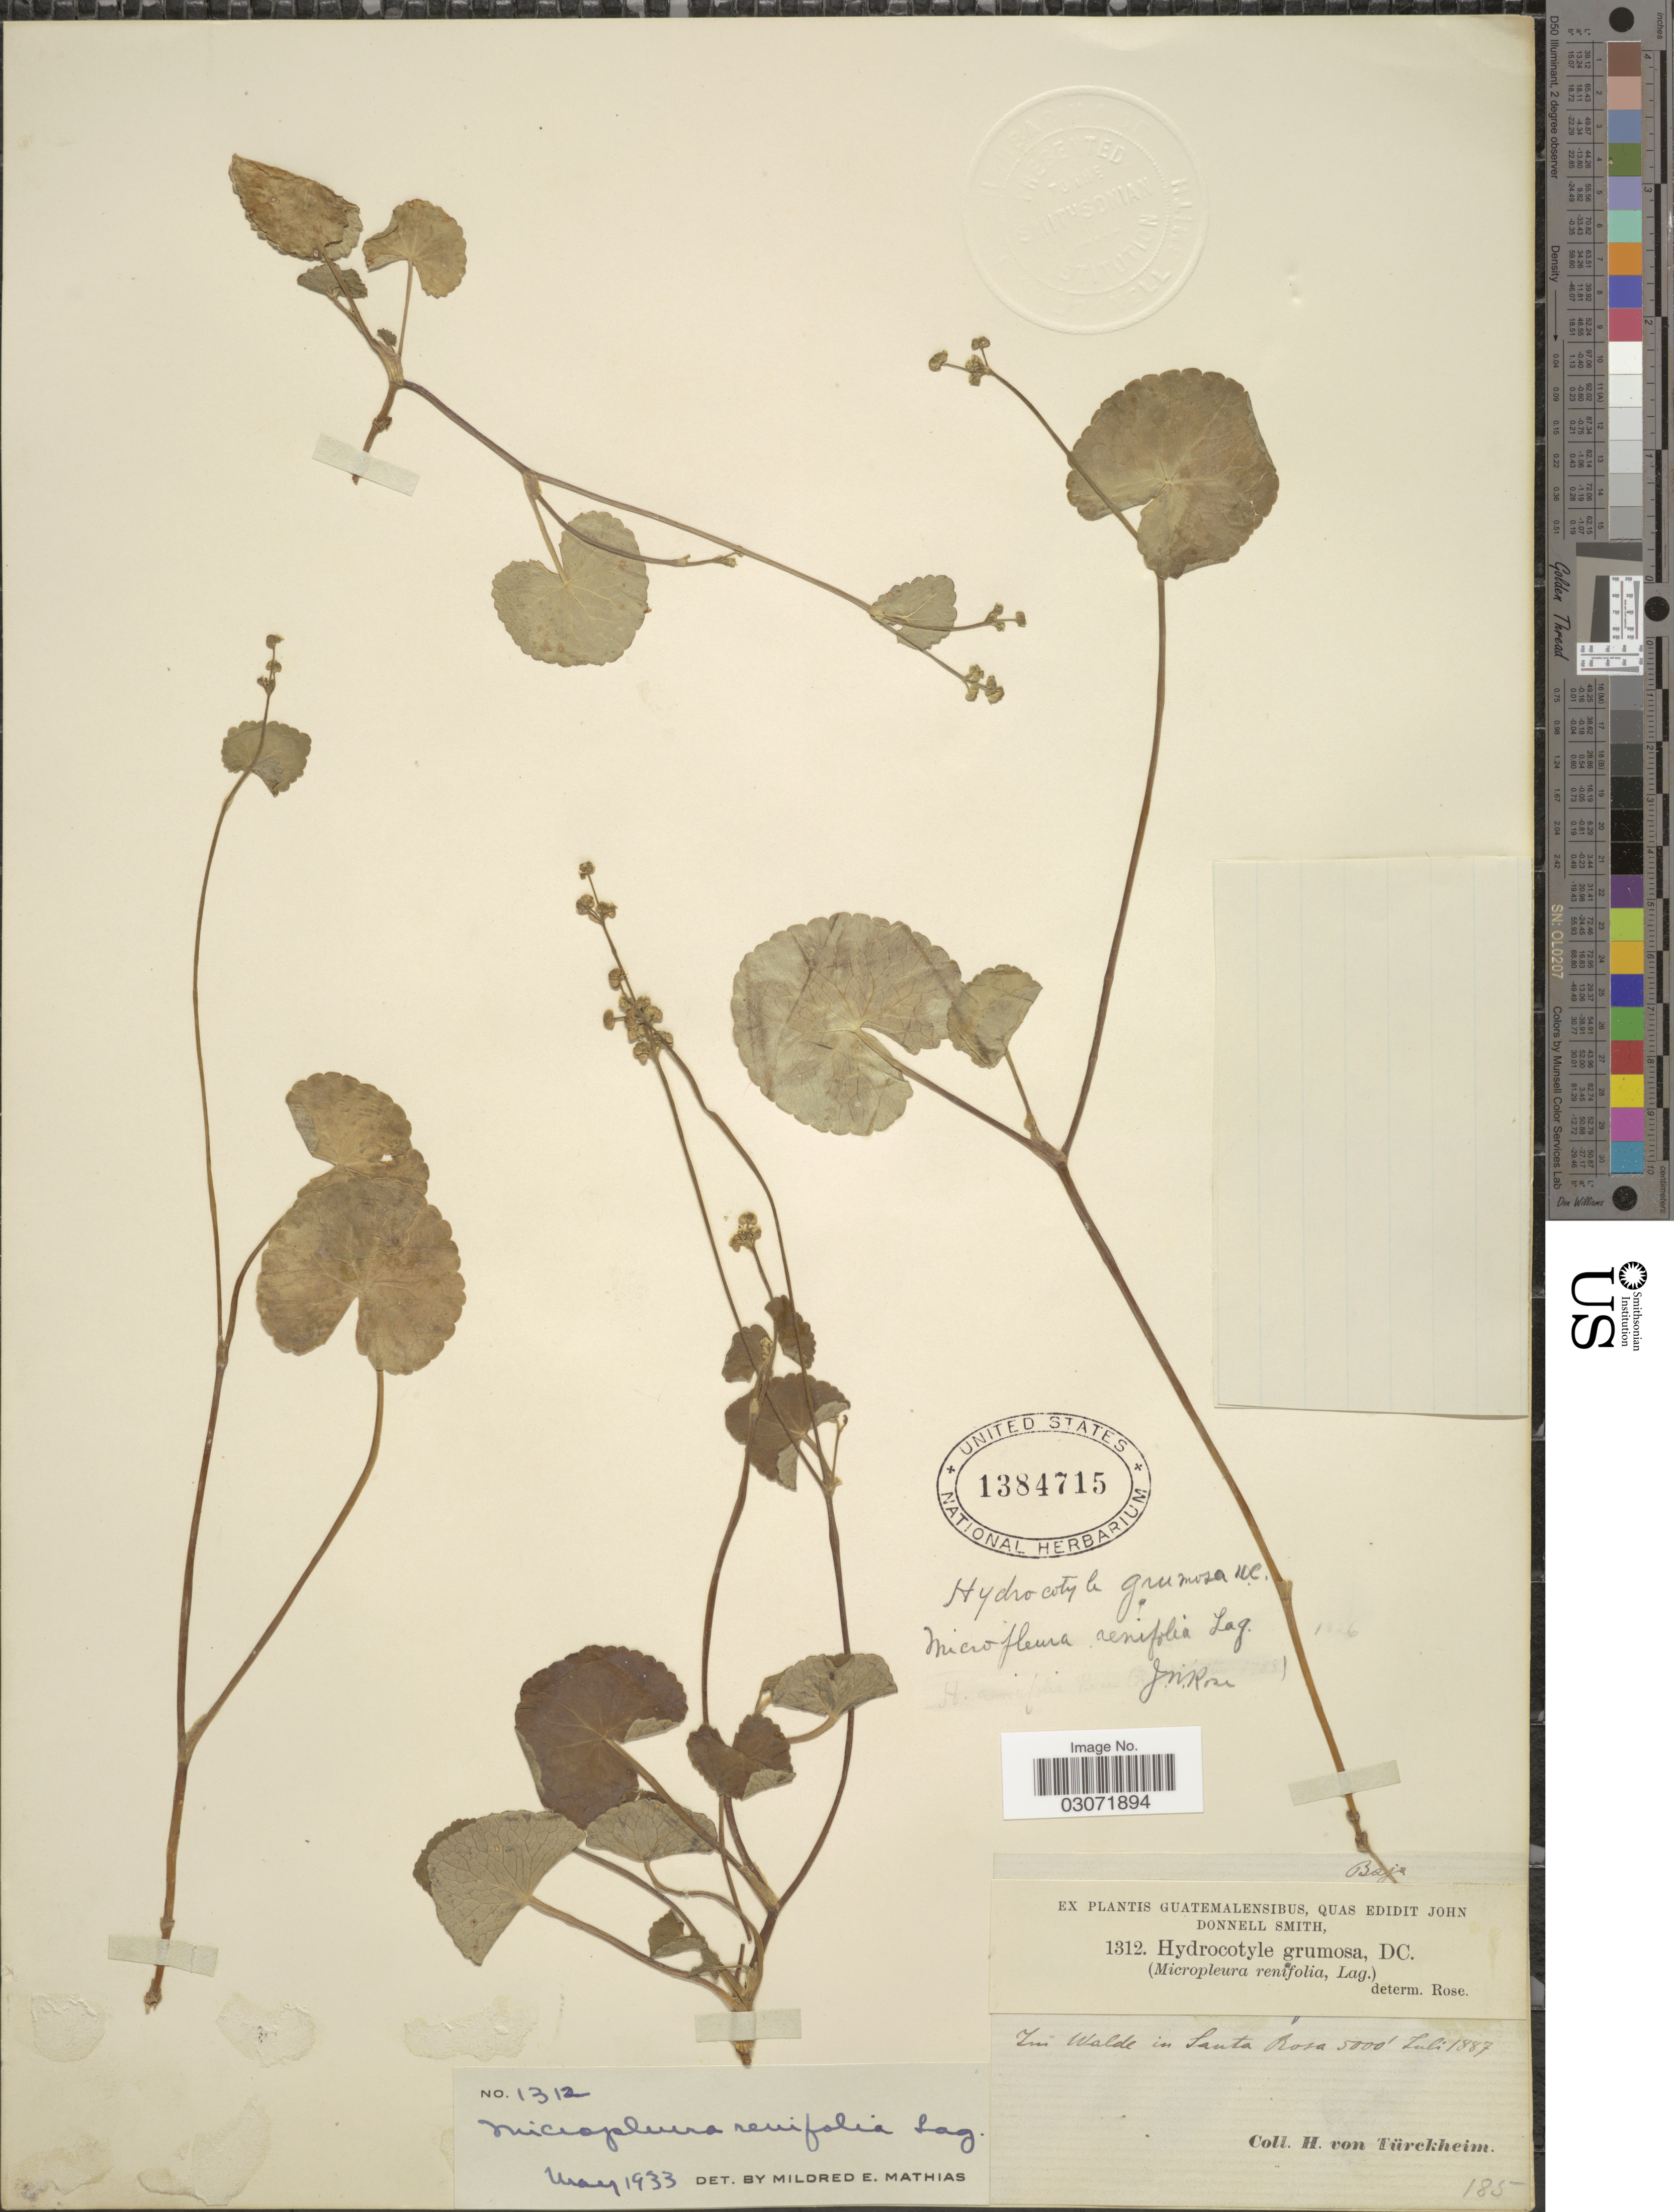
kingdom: Plantae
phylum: Tracheophyta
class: Magnoliopsida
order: Apiales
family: Apiaceae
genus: Micropleura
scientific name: Micropleura renifolia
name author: Lag.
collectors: H. von Türckheim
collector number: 1312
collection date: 1887-07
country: Guatemala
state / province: Santa Rosa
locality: Im Walde in Santa Rosa.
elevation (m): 1524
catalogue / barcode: US 1384715